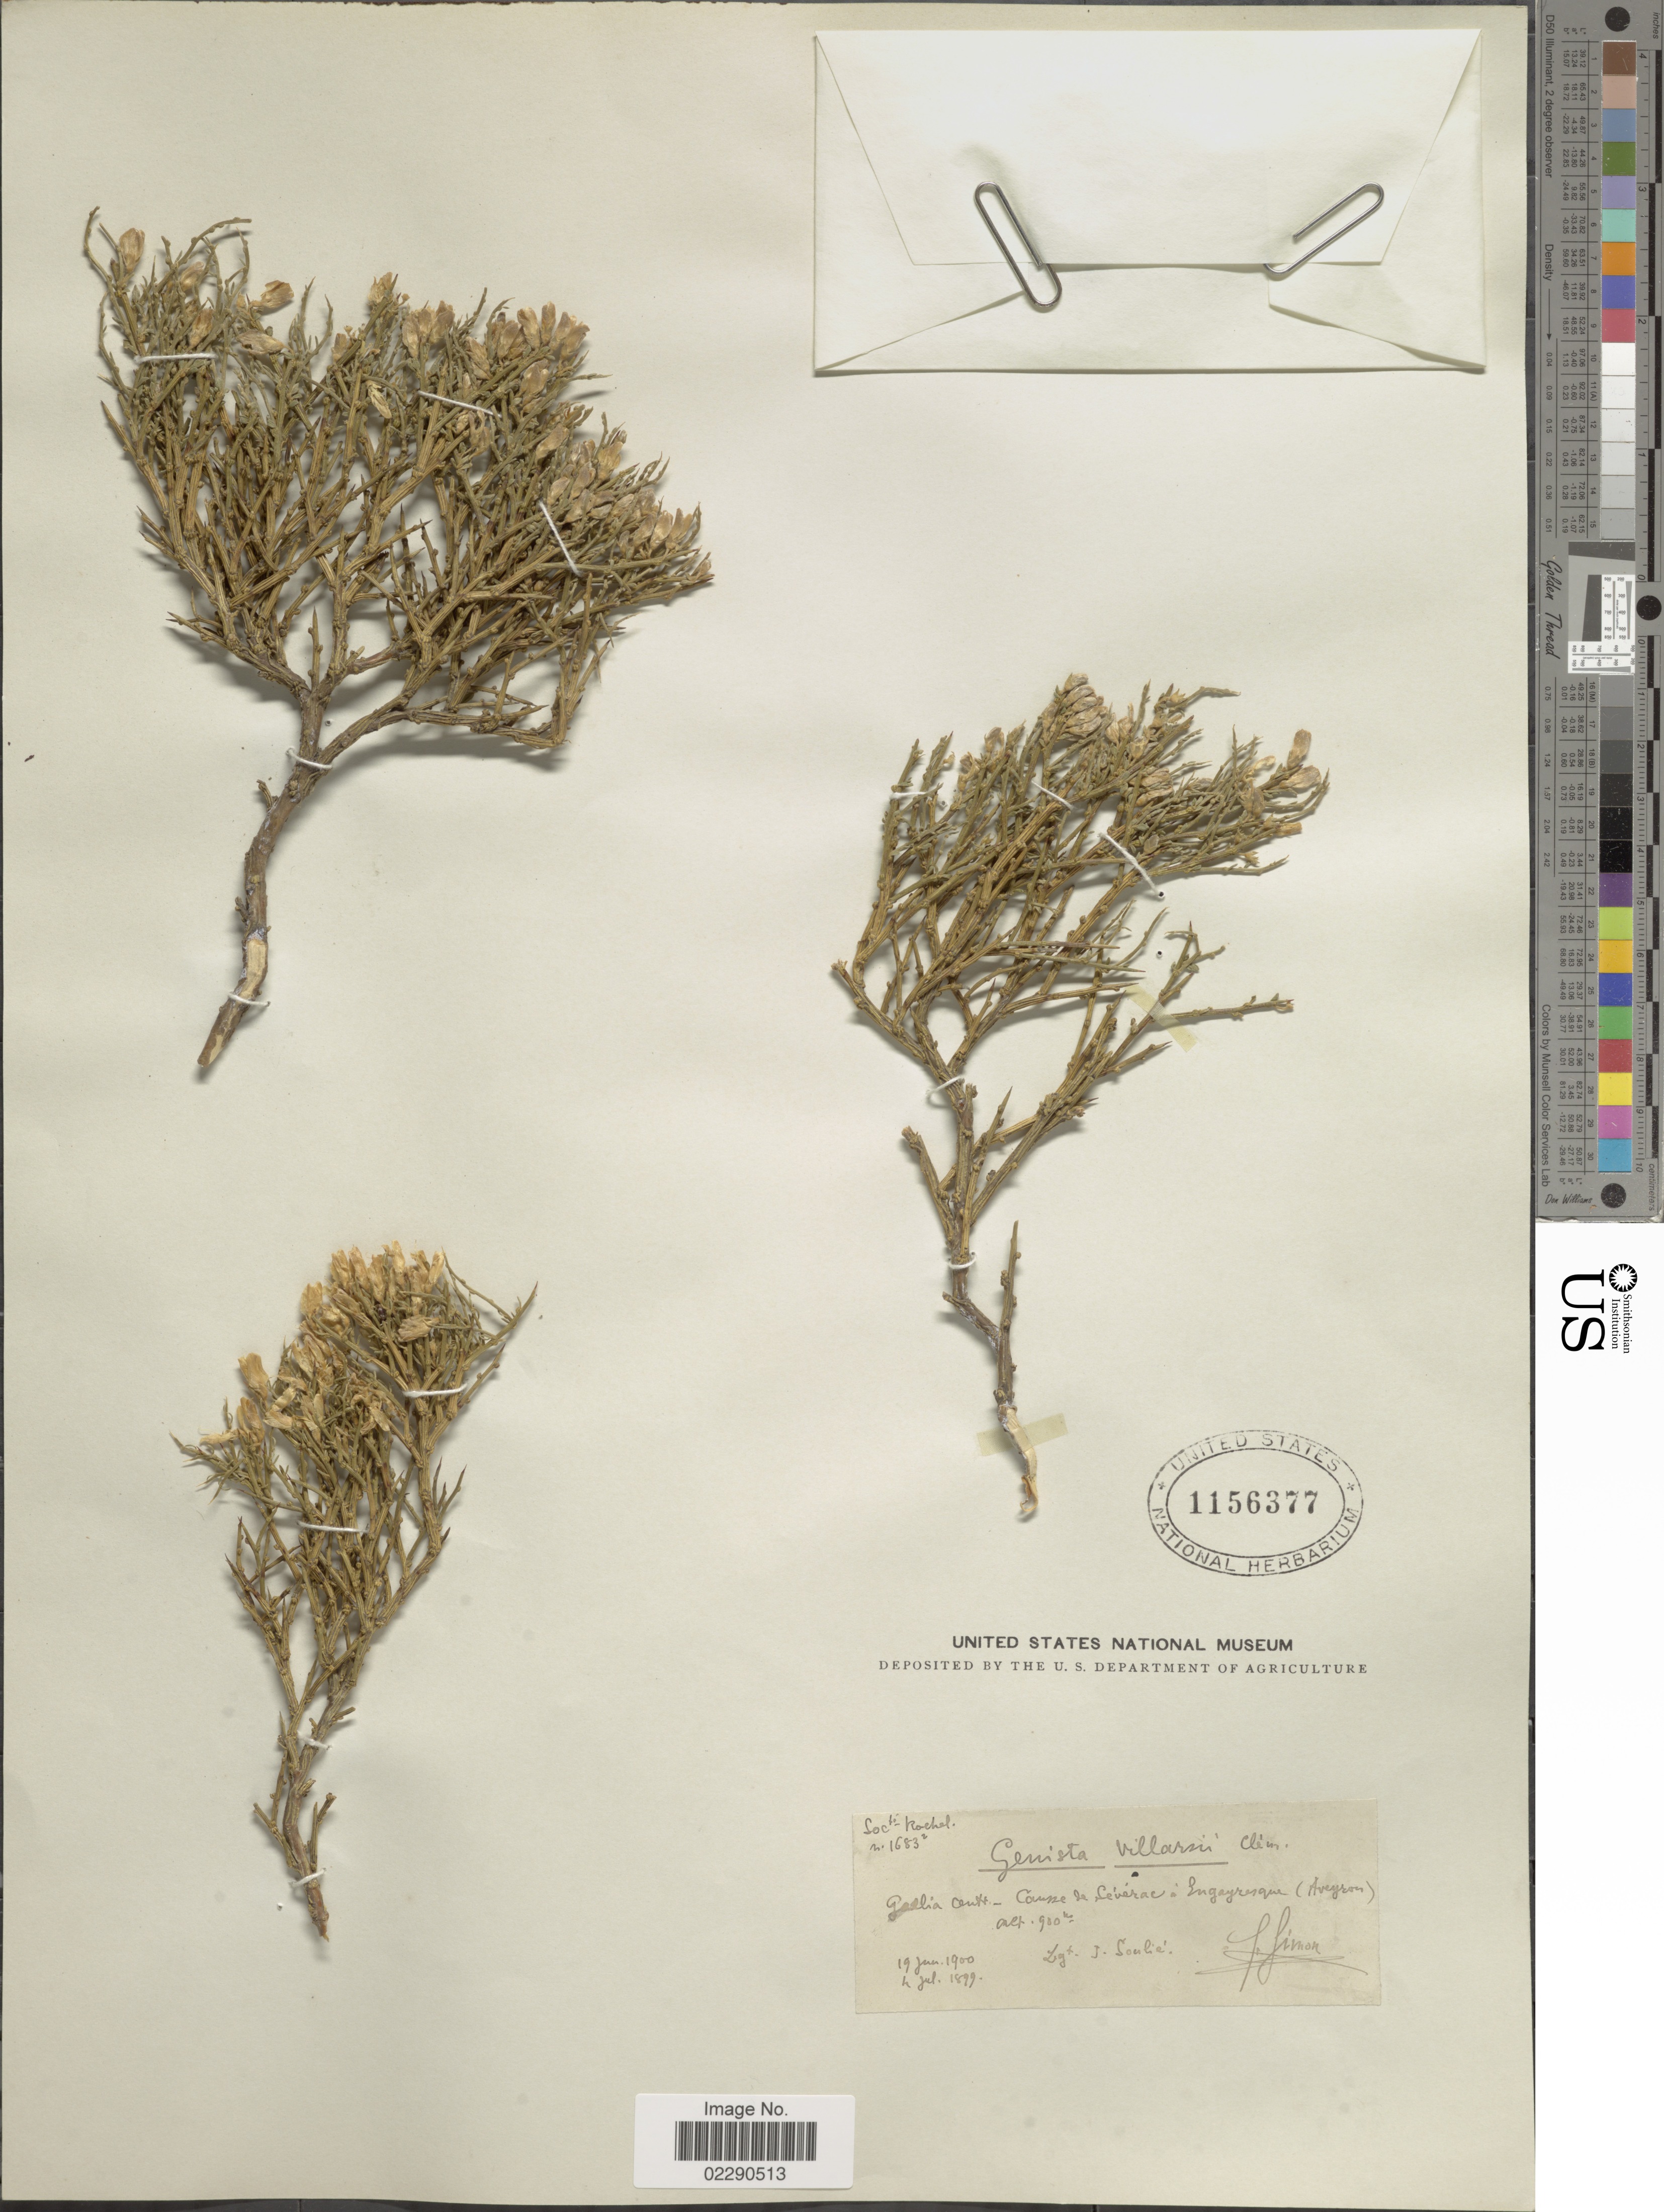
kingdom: Plantae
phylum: Tracheophyta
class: Magnoliopsida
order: Fabales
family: Fabaceae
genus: Genista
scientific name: Genista villarsii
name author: Clementi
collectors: J. Soulie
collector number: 1683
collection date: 1899-07-04/1900-06-19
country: France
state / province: Occitanie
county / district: Aveyron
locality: Soc. to Roehal, Gallia centr., Causse de Severac a Engayresque (Aveyron) [interpreted]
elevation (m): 900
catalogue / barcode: US 1156377